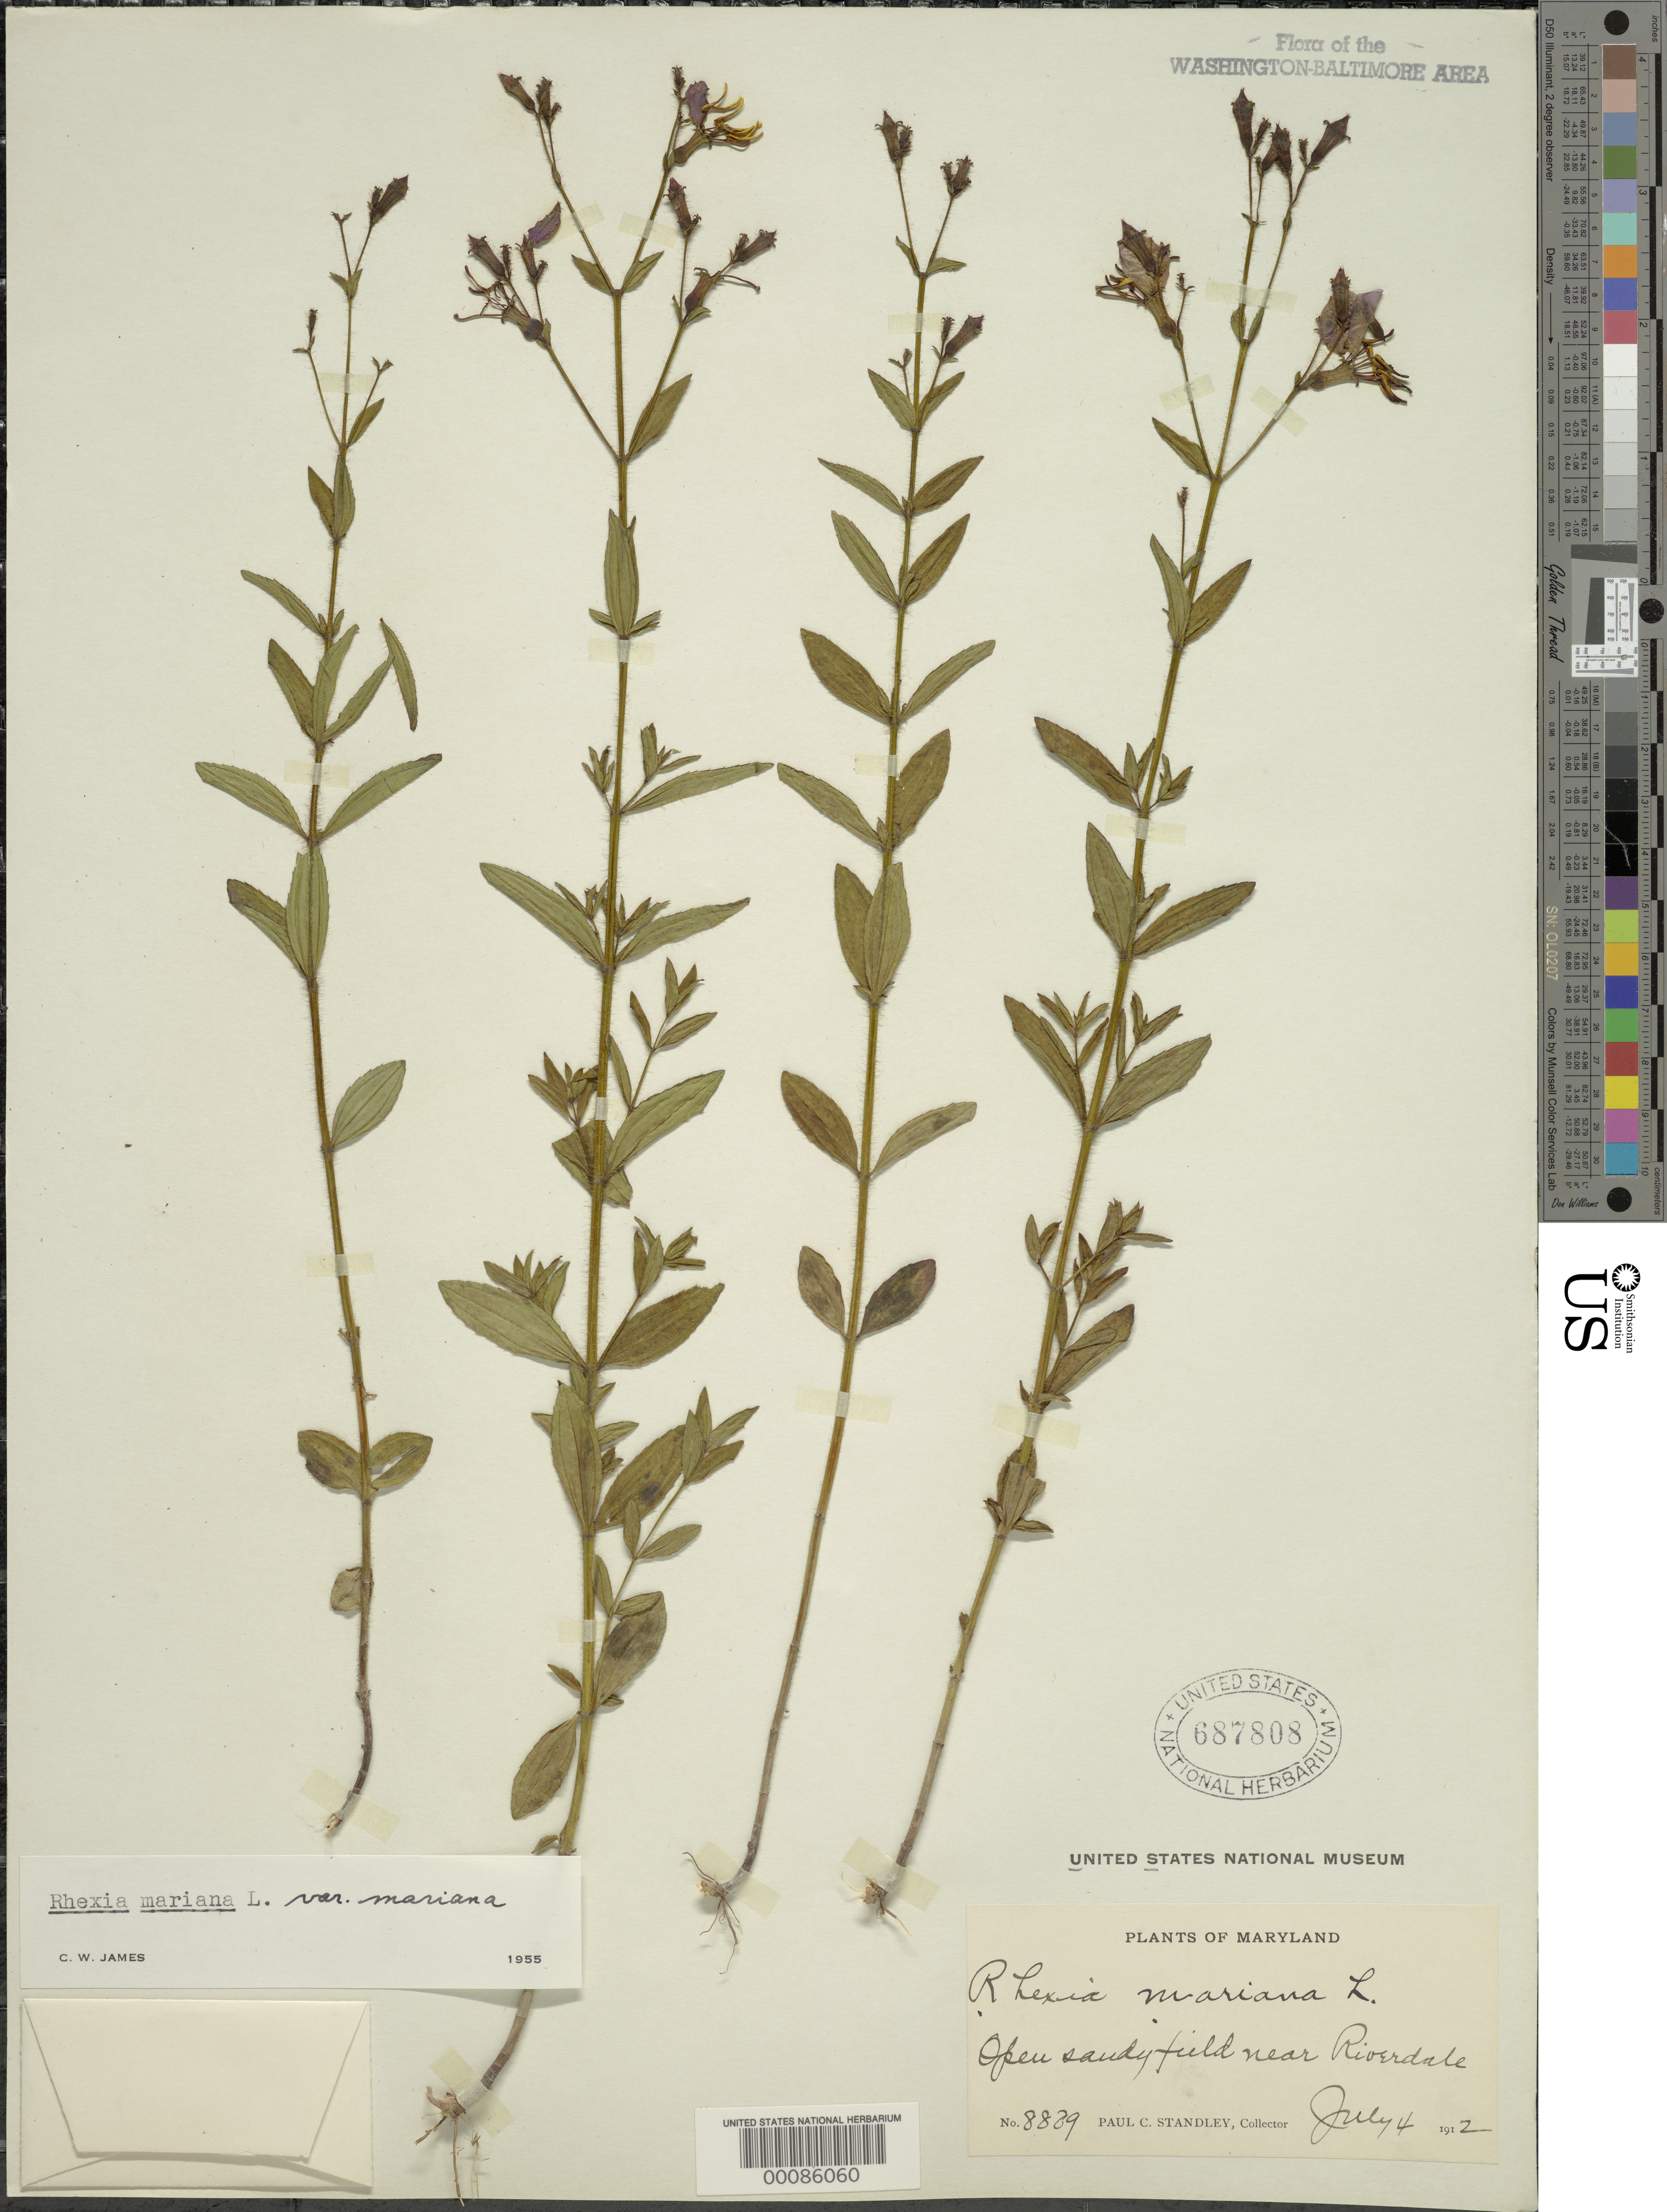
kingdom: Plantae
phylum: Tracheophyta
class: Magnoliopsida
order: Myrtales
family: Melastomataceae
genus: Rhexia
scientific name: Rhexia mariana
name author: L.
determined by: James, C. W.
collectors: P. C. Standley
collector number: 8829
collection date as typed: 04 Jul 1912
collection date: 1912-07-04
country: United States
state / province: Maryland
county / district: Prince George's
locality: Near Riverdale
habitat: Open sandy field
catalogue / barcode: US 687808